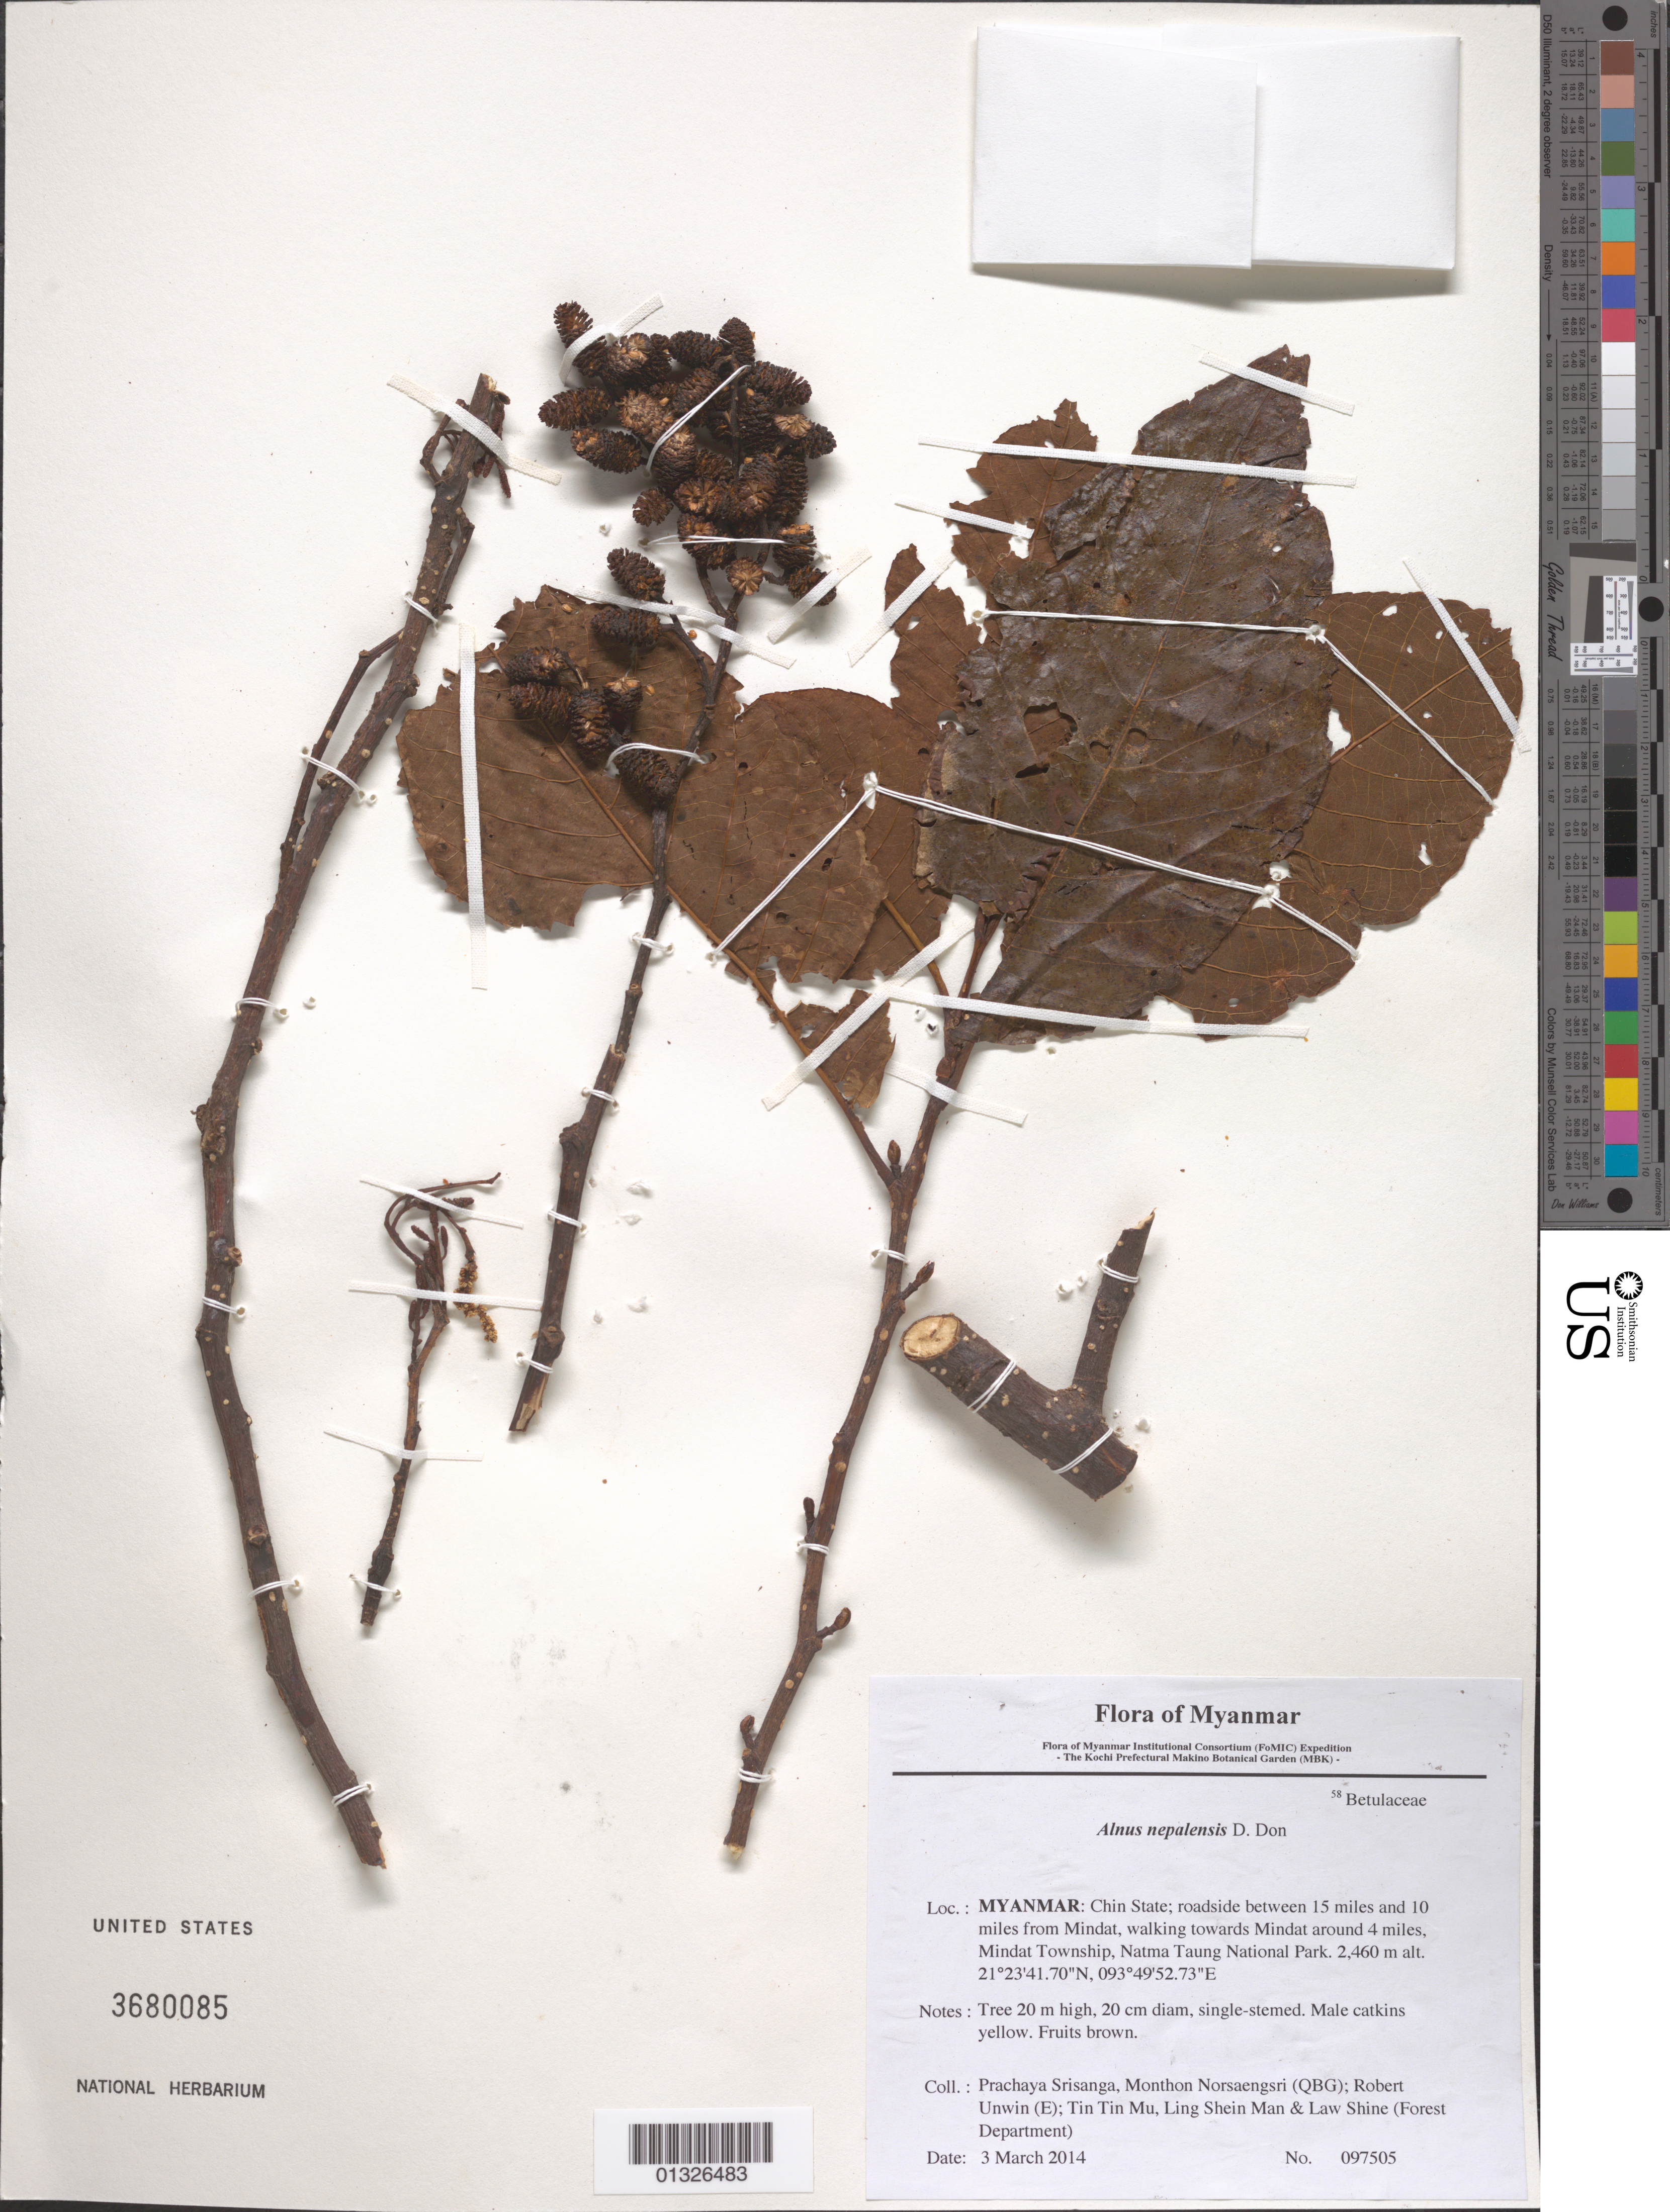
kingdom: Plantae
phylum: Tracheophyta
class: Magnoliopsida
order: Fagales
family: Betulaceae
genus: Alnus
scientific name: Alnus nepalensis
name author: D. Don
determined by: Fujikawa, Kazumi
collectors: P. Srisanga, M. Norsaengsri, R. Unwin, Tin Tin Mu, Ling Shein Man & L. Shine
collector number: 97505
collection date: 2014-03-03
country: Myanmar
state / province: Chin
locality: Roadside between 15 miles and 10 miles from Mindat, walking towards Mindat around 4 miles, Mindat Township, Natma Taung National Park.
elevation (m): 2460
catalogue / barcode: US 3680085